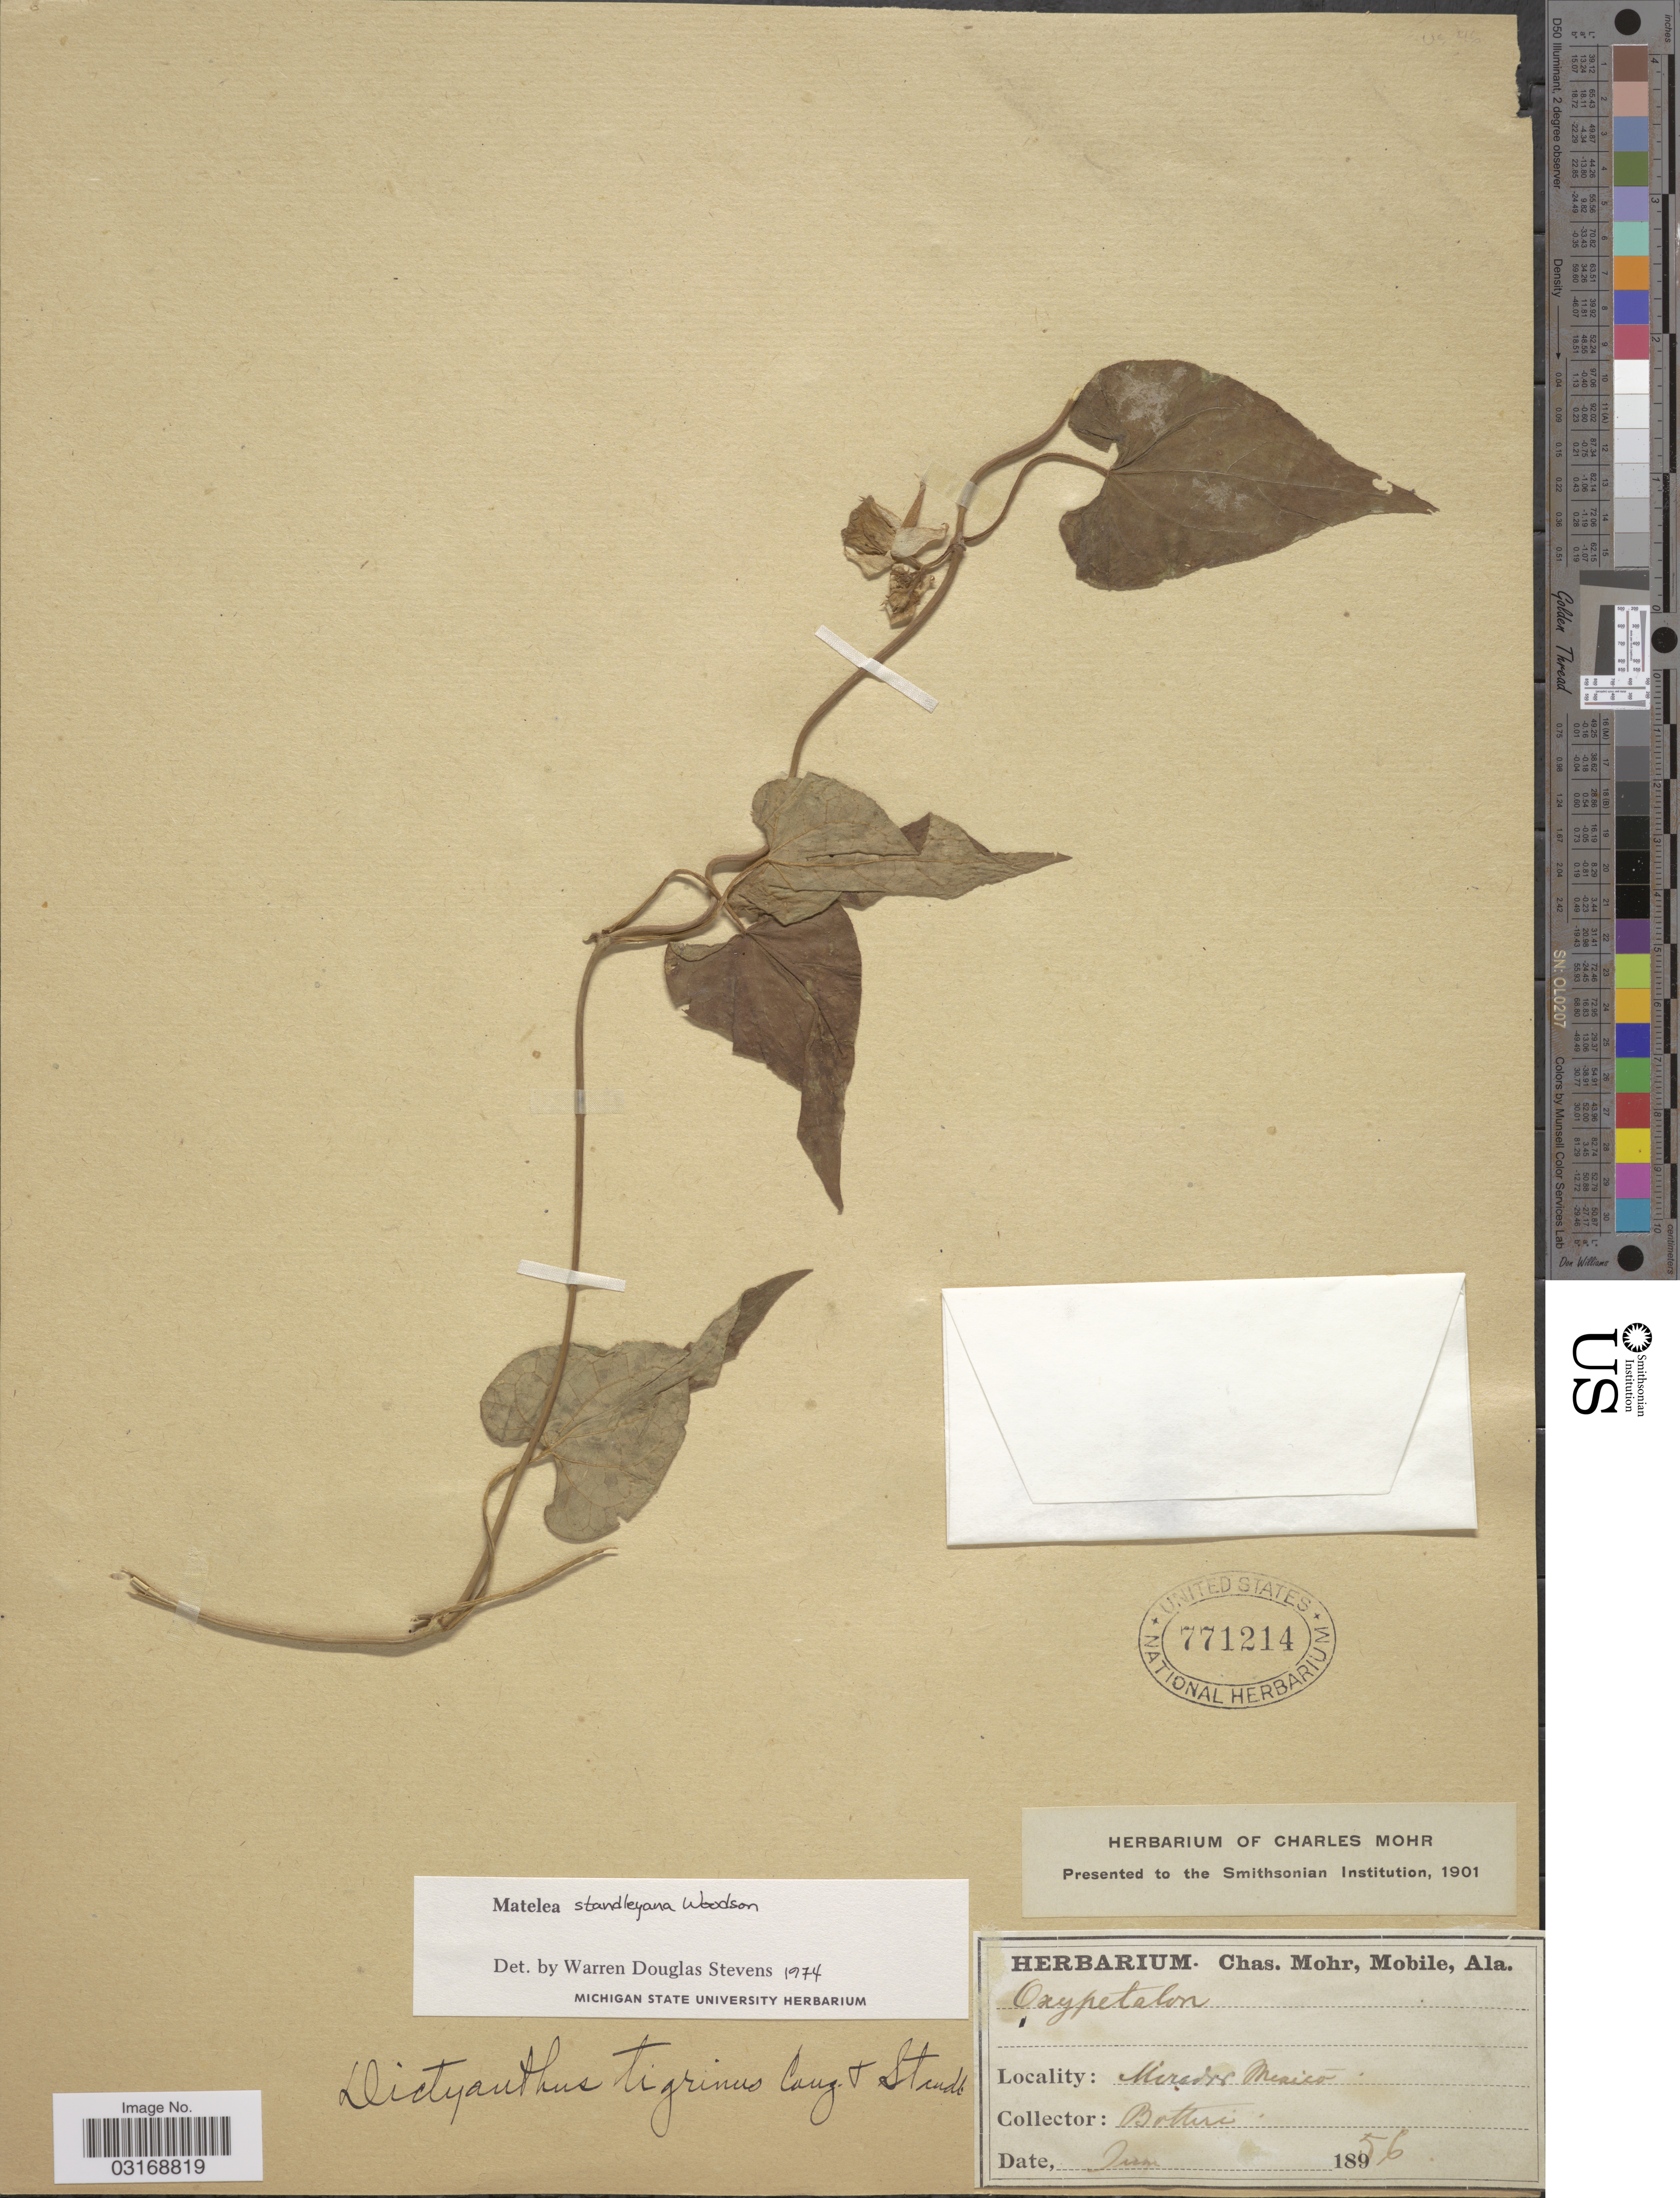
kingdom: Plantae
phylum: Tracheophyta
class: Magnoliopsida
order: Gentianales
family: Apocynaceae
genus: Matelea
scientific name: Matelea standleyana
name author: Woodson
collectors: -. Botteri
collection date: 1856-06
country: Mexico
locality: Mirador.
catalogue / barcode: US 771214